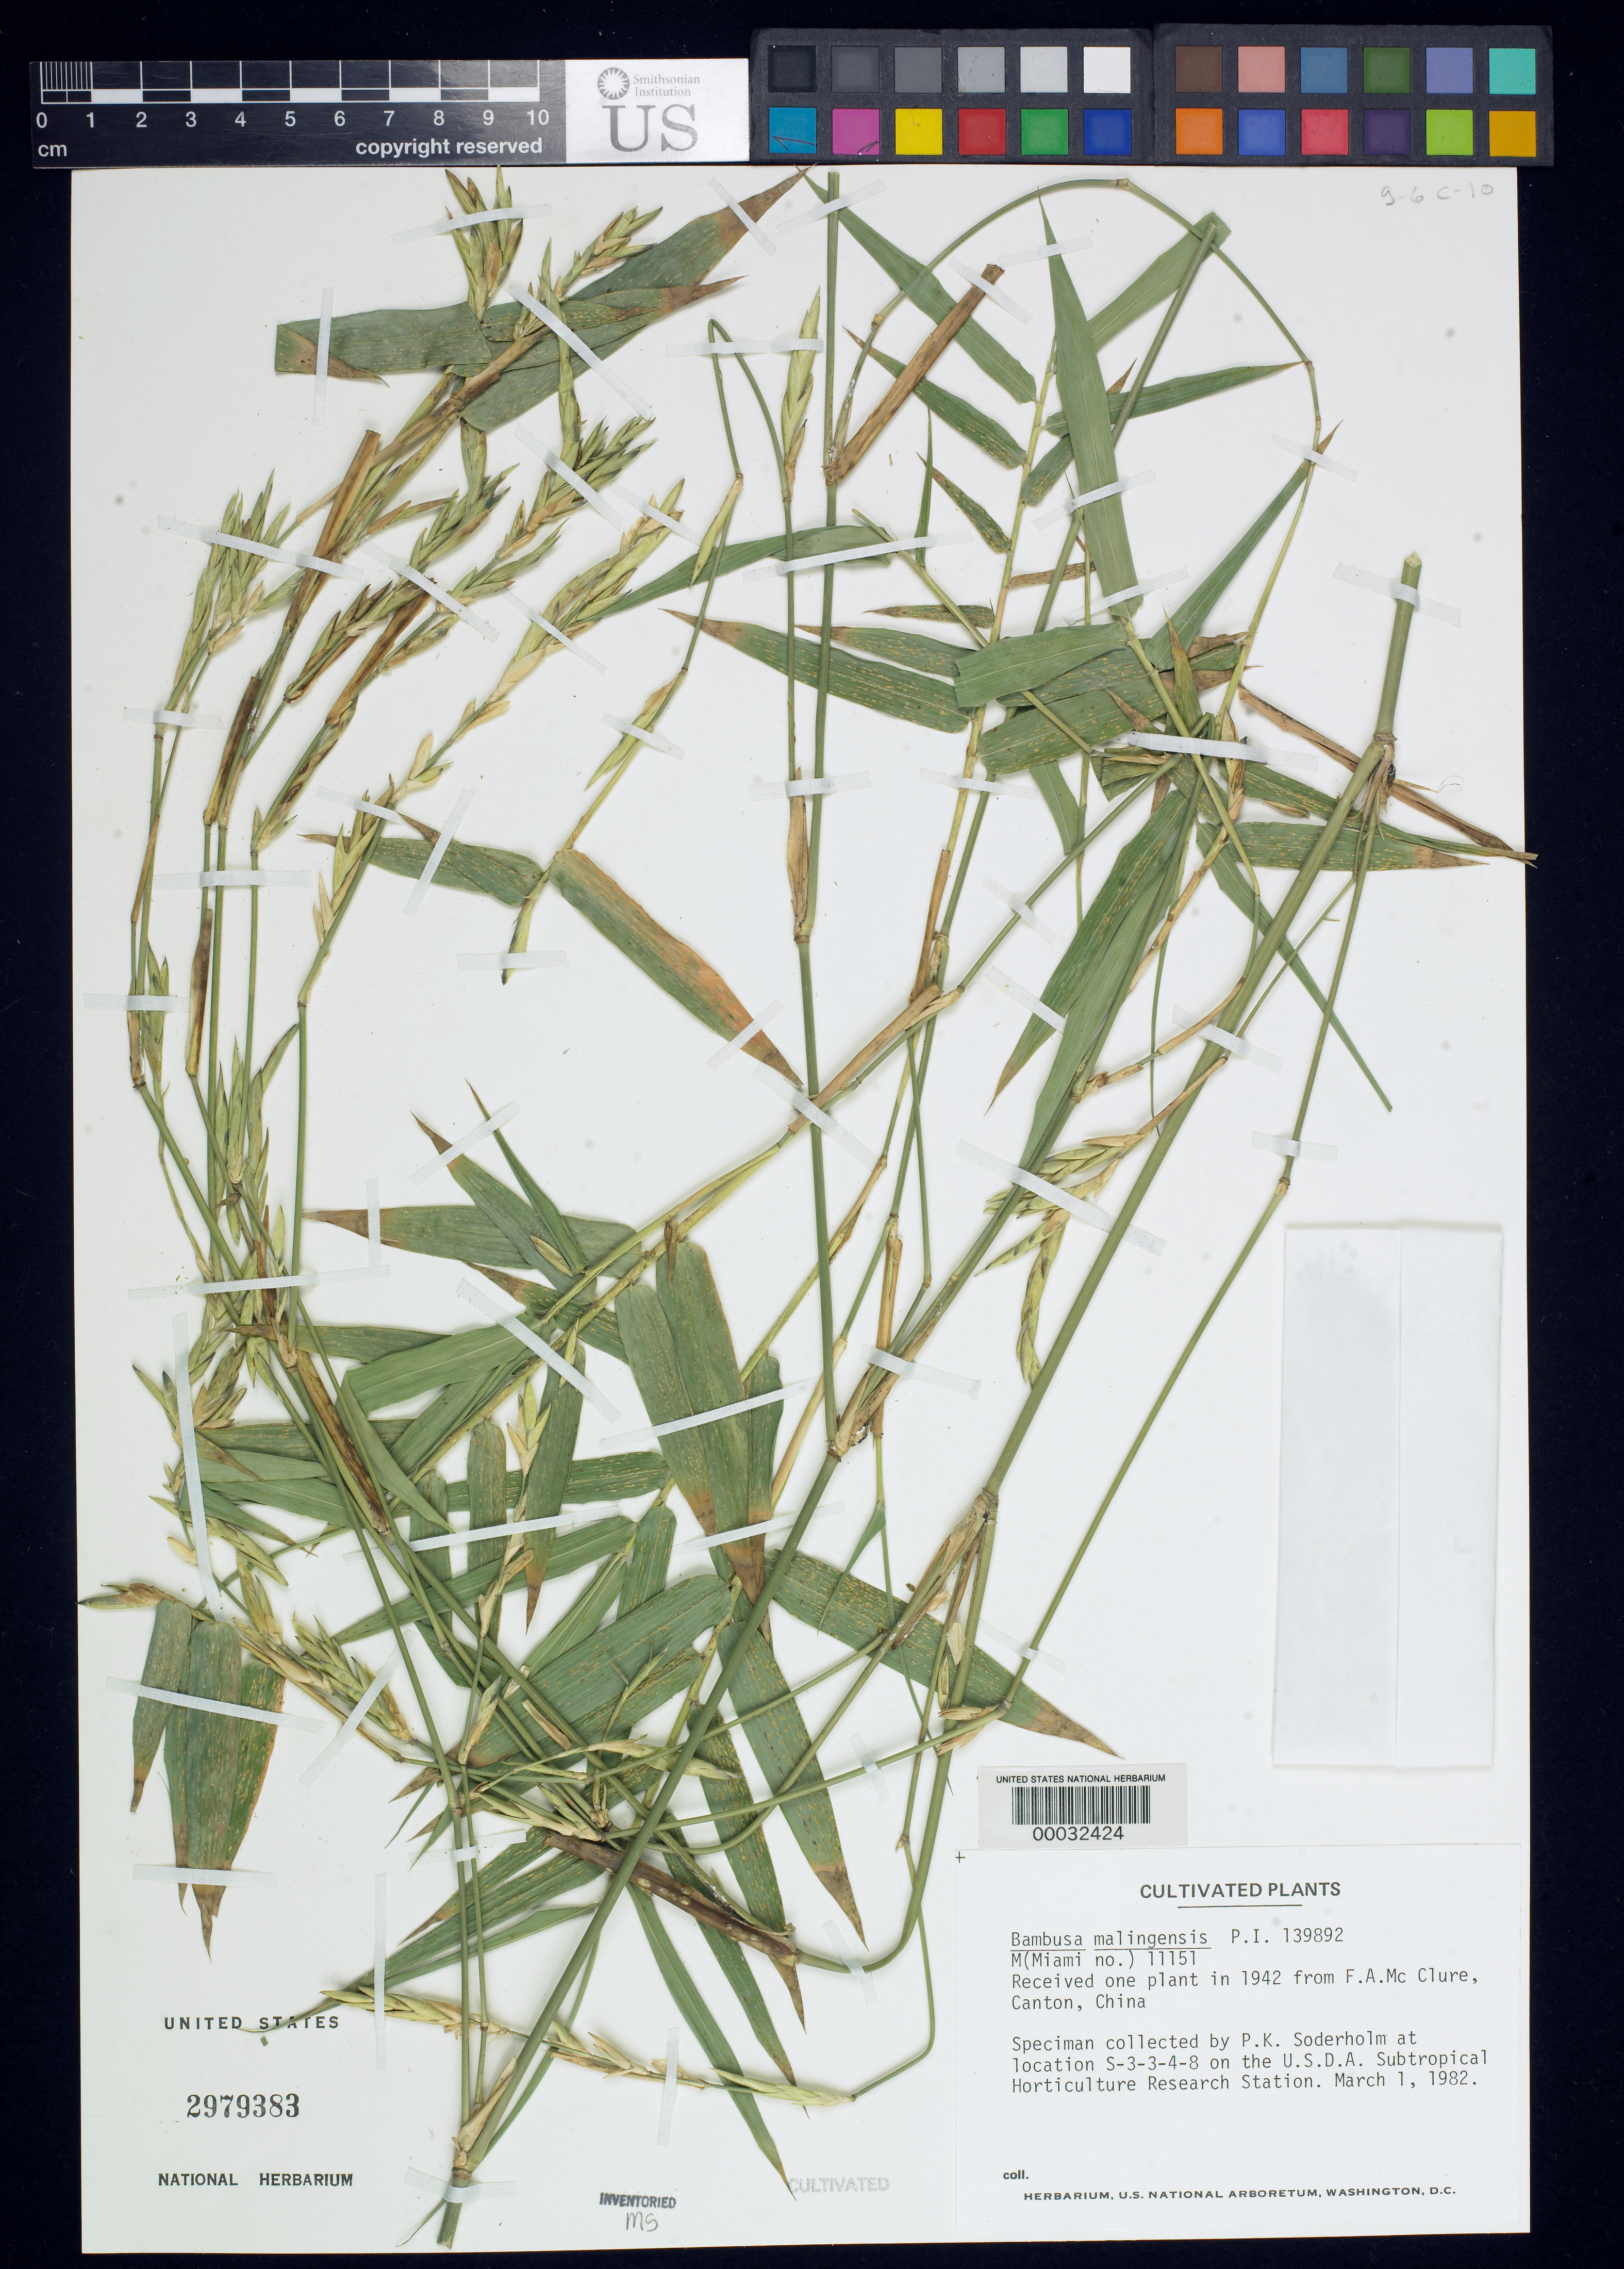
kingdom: Plantae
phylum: Tracheophyta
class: Liliopsida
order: Poales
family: Poaceae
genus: Bambusa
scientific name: Bambusa malingensis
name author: McClure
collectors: P. Soderholm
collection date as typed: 01 Mar 1982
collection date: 1982-03-01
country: United States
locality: U.s.d.a. subtropical horticulture research station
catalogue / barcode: US 2979383